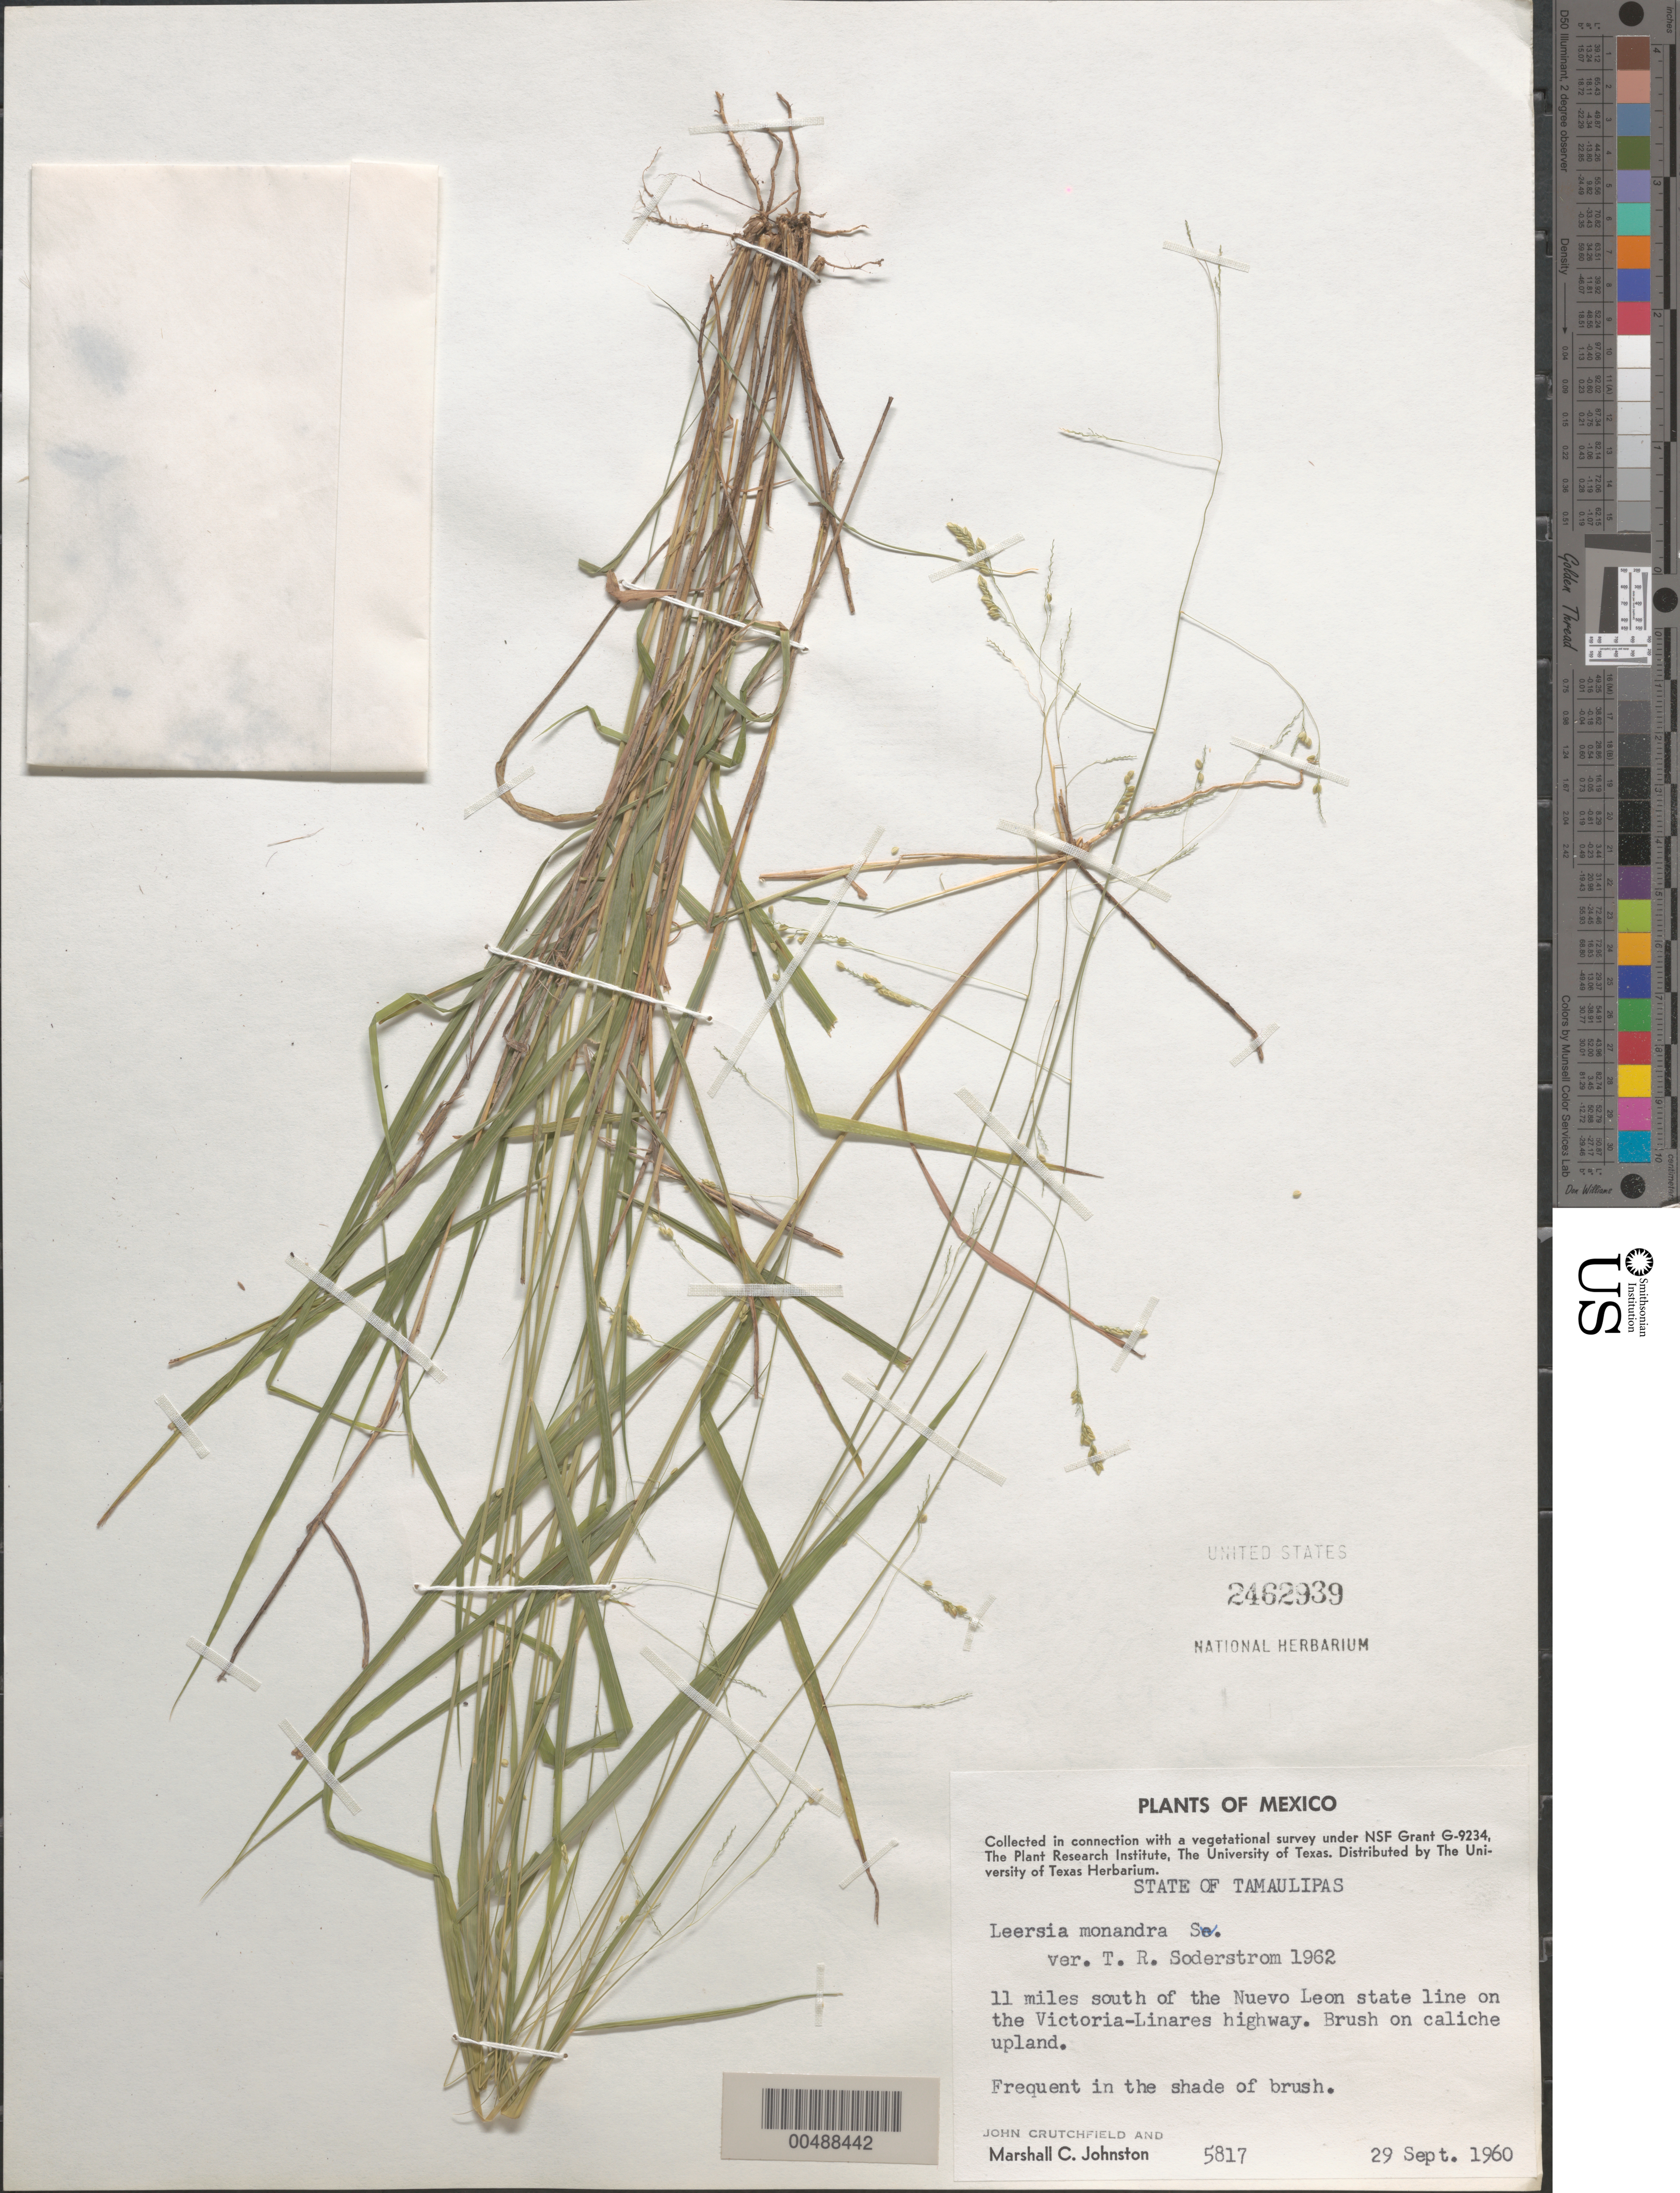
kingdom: Plantae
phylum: Tracheophyta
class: Liliopsida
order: Poales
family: Poaceae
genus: Leersia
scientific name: Leersia monandra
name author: Sw.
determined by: Soderstrom, T. R.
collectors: J. Crutchfield & M. Johnston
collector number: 5817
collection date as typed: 29 Sep 1960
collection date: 1960-09-29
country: Mexico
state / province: Tamaulipas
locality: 11 mi S of the Nuevo Leon state line on the Victoria-Linares hwy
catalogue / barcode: US 2462939